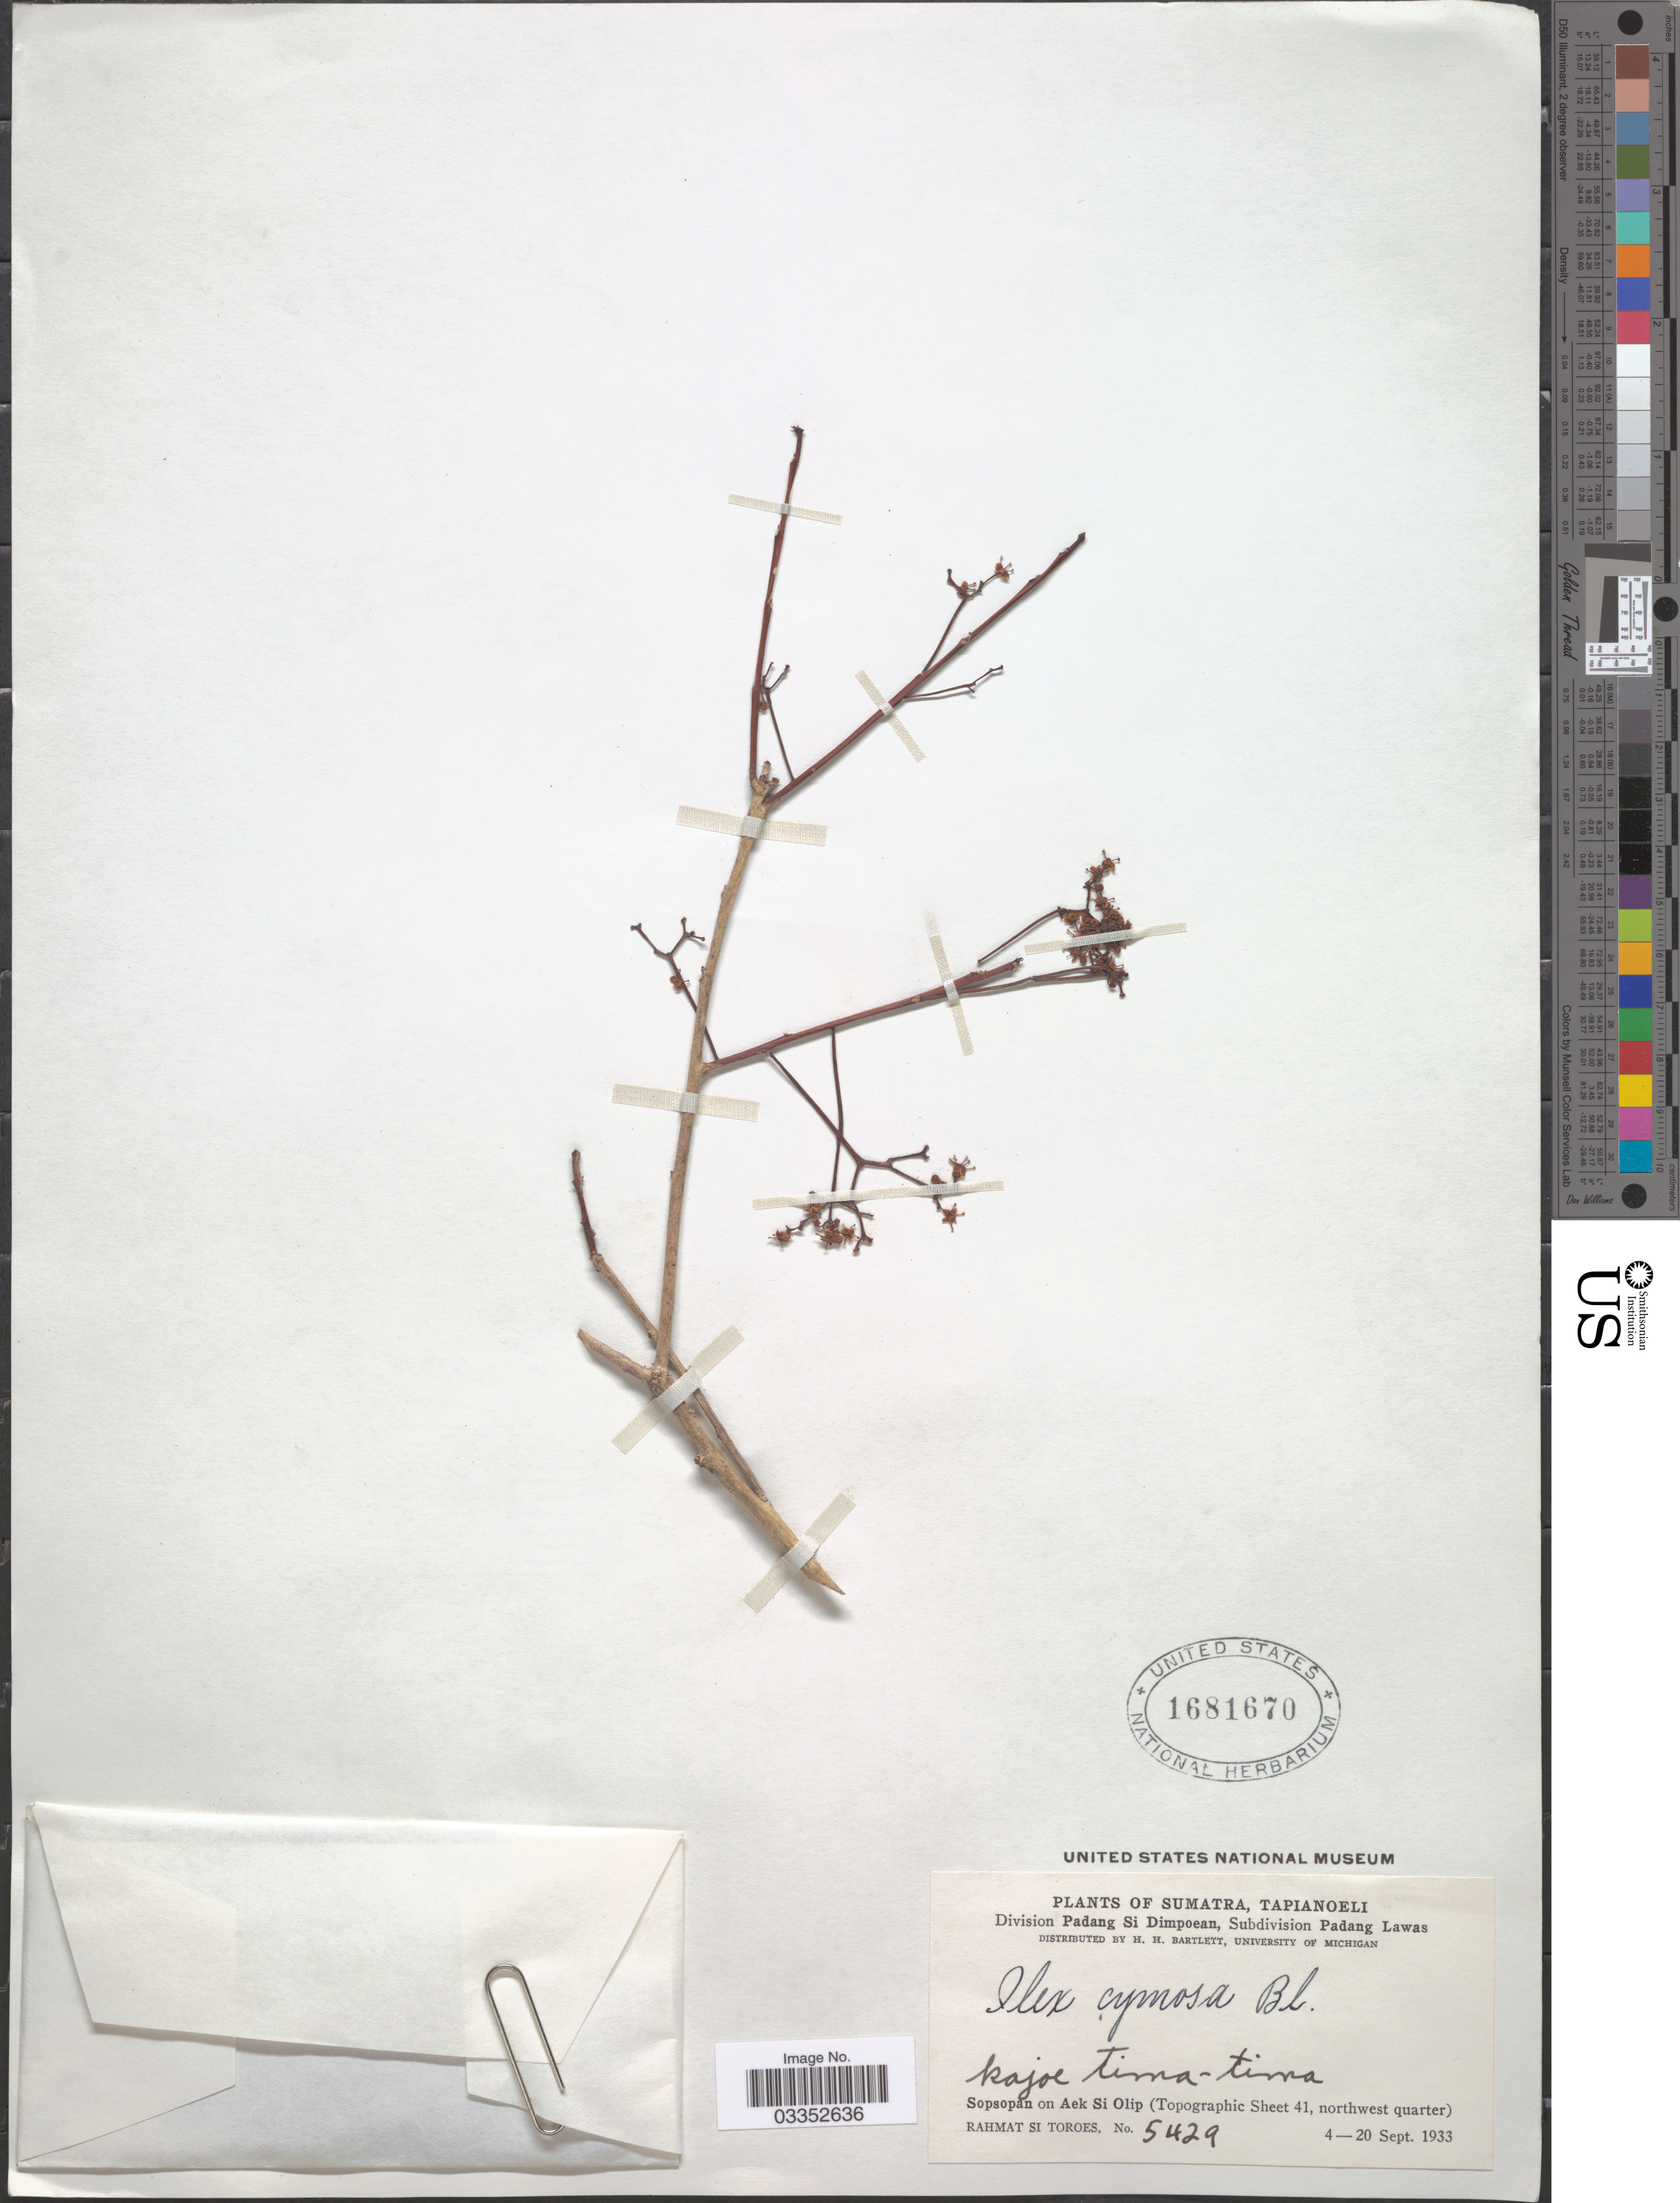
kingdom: Plantae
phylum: Tracheophyta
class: Magnoliopsida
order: Aquifoliales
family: Aquifoliaceae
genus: Ilex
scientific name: Ilex cymosa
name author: Blume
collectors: Rahmat Si Boeea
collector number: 5429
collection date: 1933-09-04/1933-09-20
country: Indonesia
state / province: Sumatra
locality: Tapianoeli. Division Padang Si Dimpoean, Subdivision Padang Lawas. Sopsopan on Aek Si Olip (Topographic Sheet 41, northwest quarter).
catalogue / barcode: US 1681670